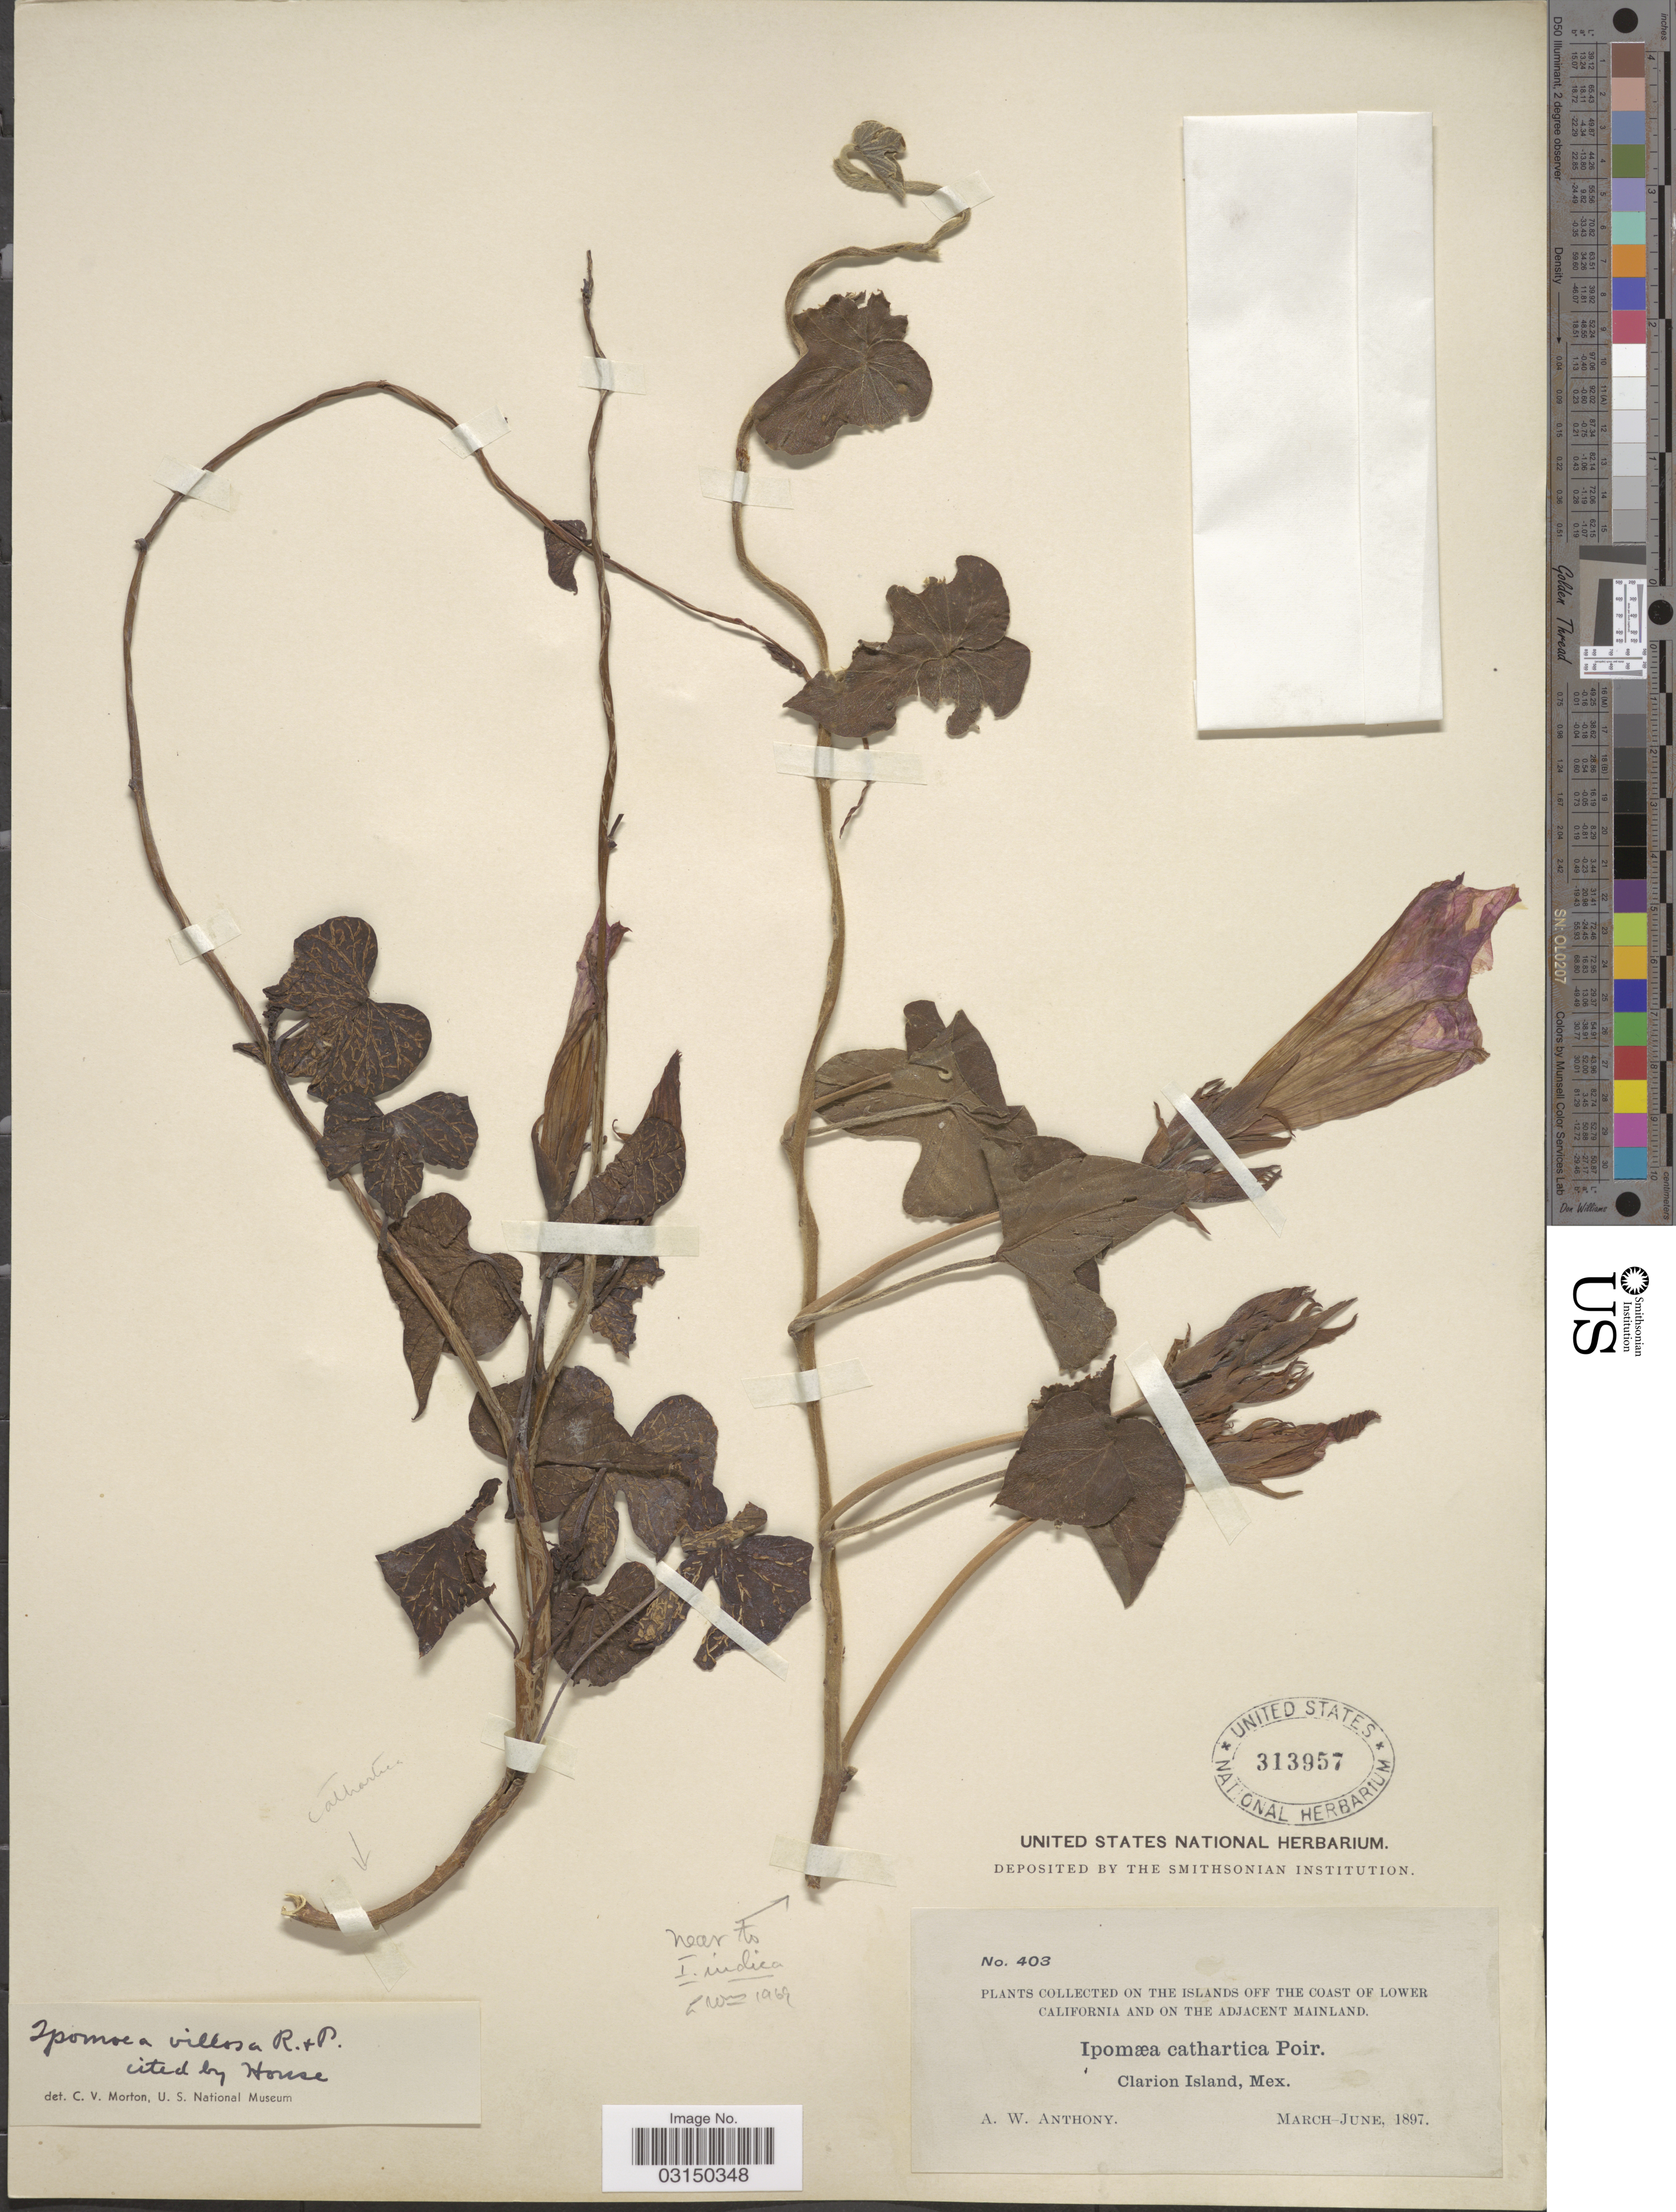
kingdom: Plantae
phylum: Tracheophyta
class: Magnoliopsida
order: Solanales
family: Convolvulaceae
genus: Ipomoea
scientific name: Ipomoea indica (Burm.) Merr. var. indica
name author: (Burm.) Merr.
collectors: A. W. Anthony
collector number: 403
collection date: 1897-03/1897-06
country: Mexico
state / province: Colima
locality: Collected on the Islands off the Coast of Lower California and on the Adjacent Mainland. Clarion Island.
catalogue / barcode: US 313957